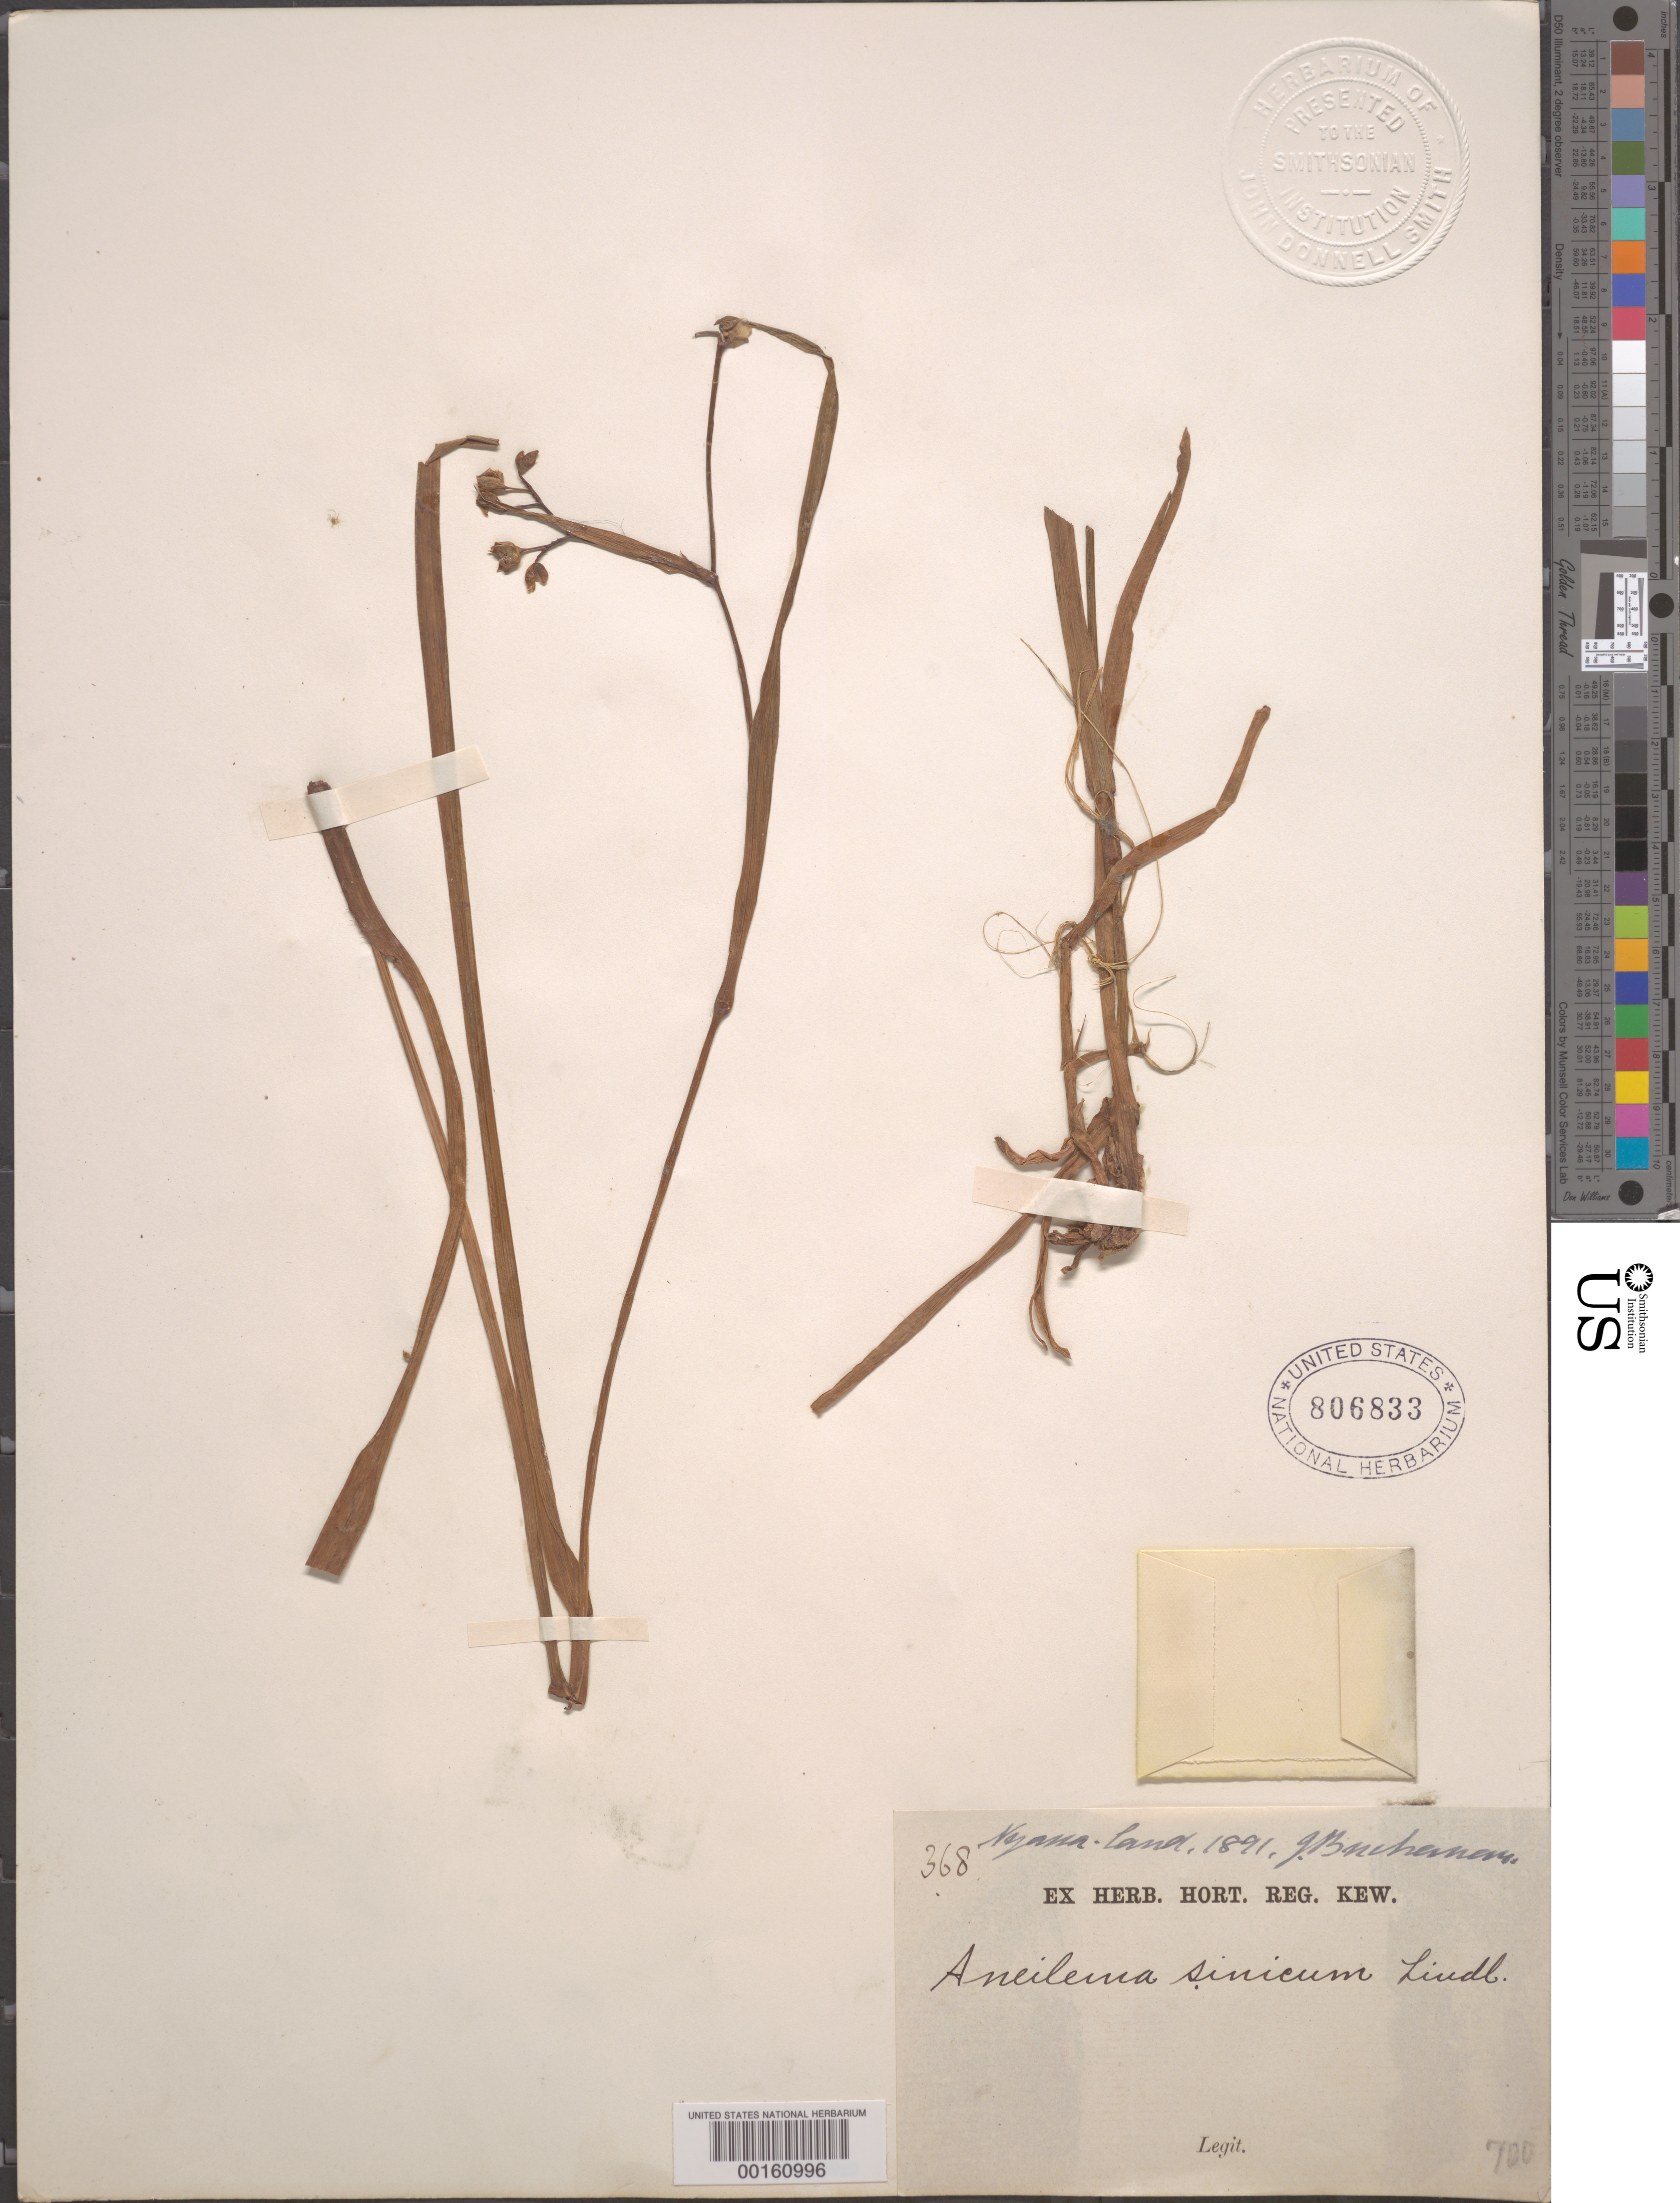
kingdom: Plantae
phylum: Tracheophyta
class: Liliopsida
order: Commelinales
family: Commelinaceae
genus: Murdannia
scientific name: Murdannia simplex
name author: (Vahl) Brenan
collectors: J. Buchanan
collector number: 368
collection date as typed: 1891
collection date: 1891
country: Malawi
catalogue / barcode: US 806833